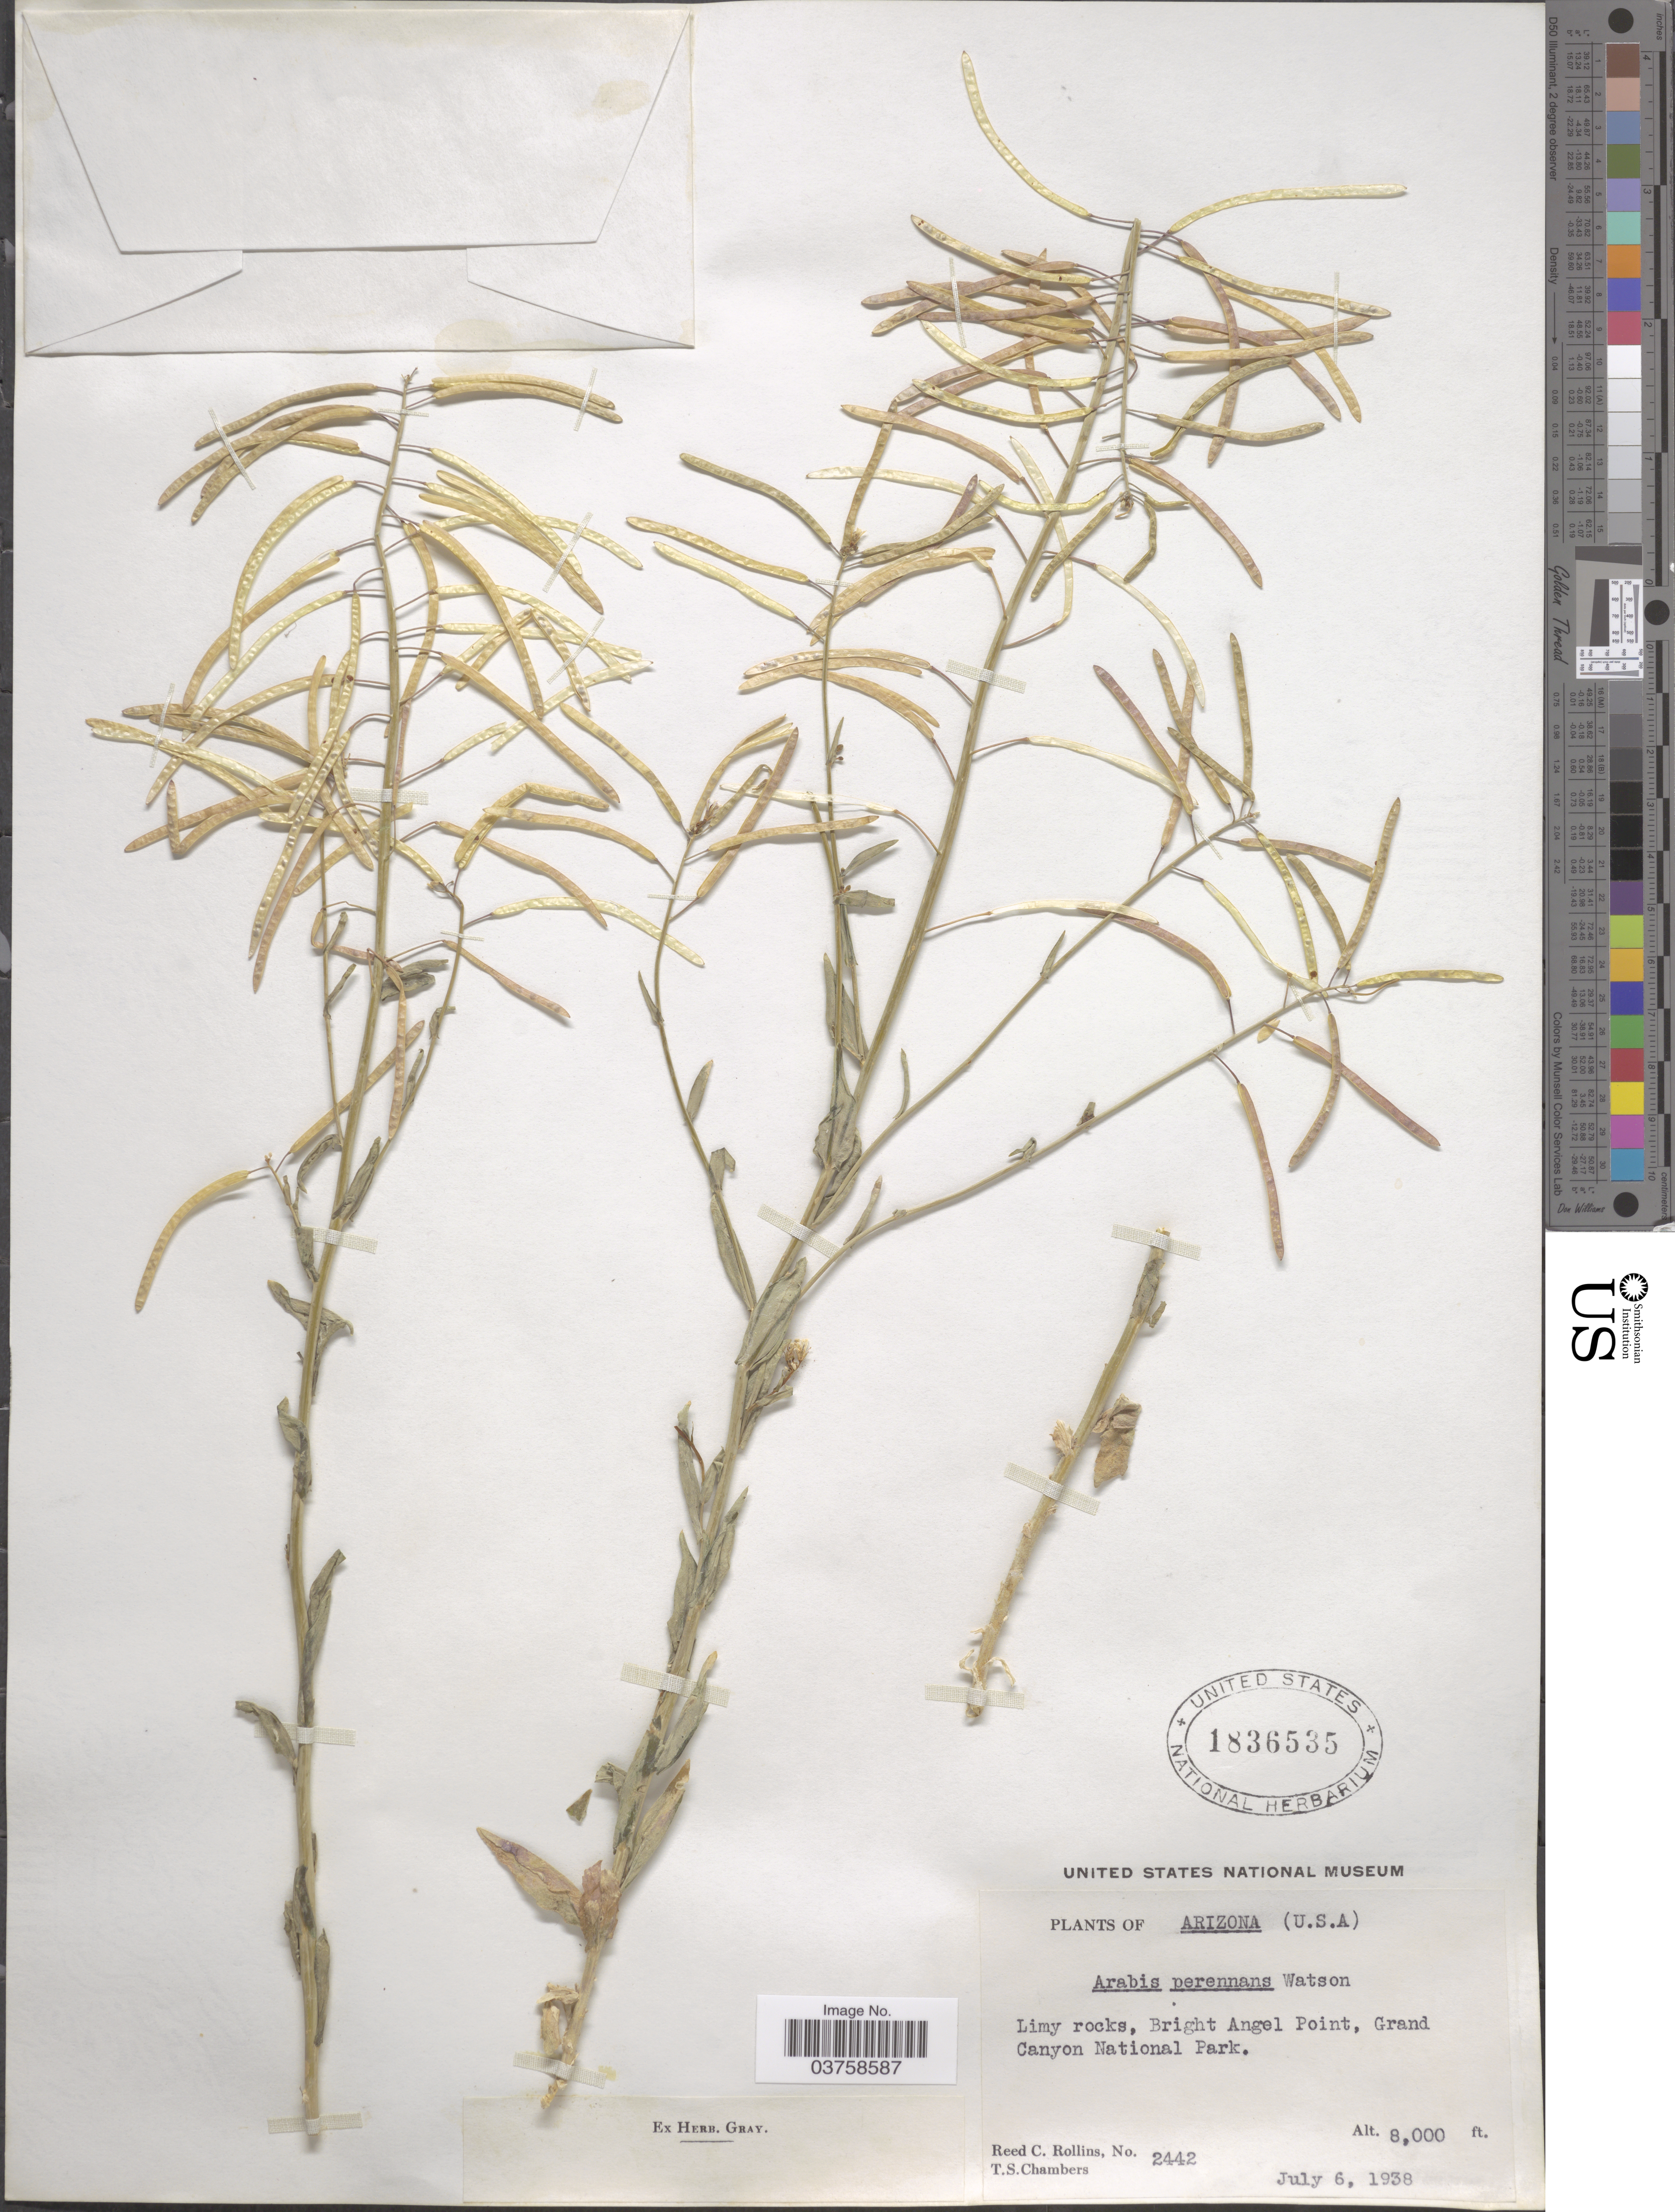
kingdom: Plantae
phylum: Tracheophyta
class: Magnoliopsida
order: Brassicales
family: Brassicaceae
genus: Arabis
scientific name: Arabis perennans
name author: S. Watson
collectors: R. C. Rollins & T. Chambers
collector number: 2442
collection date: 1938-07-06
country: United States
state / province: Arizona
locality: Bright Angel Point, Grand Canyon National Park.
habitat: limy rocks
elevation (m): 2438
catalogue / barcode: US 1836535